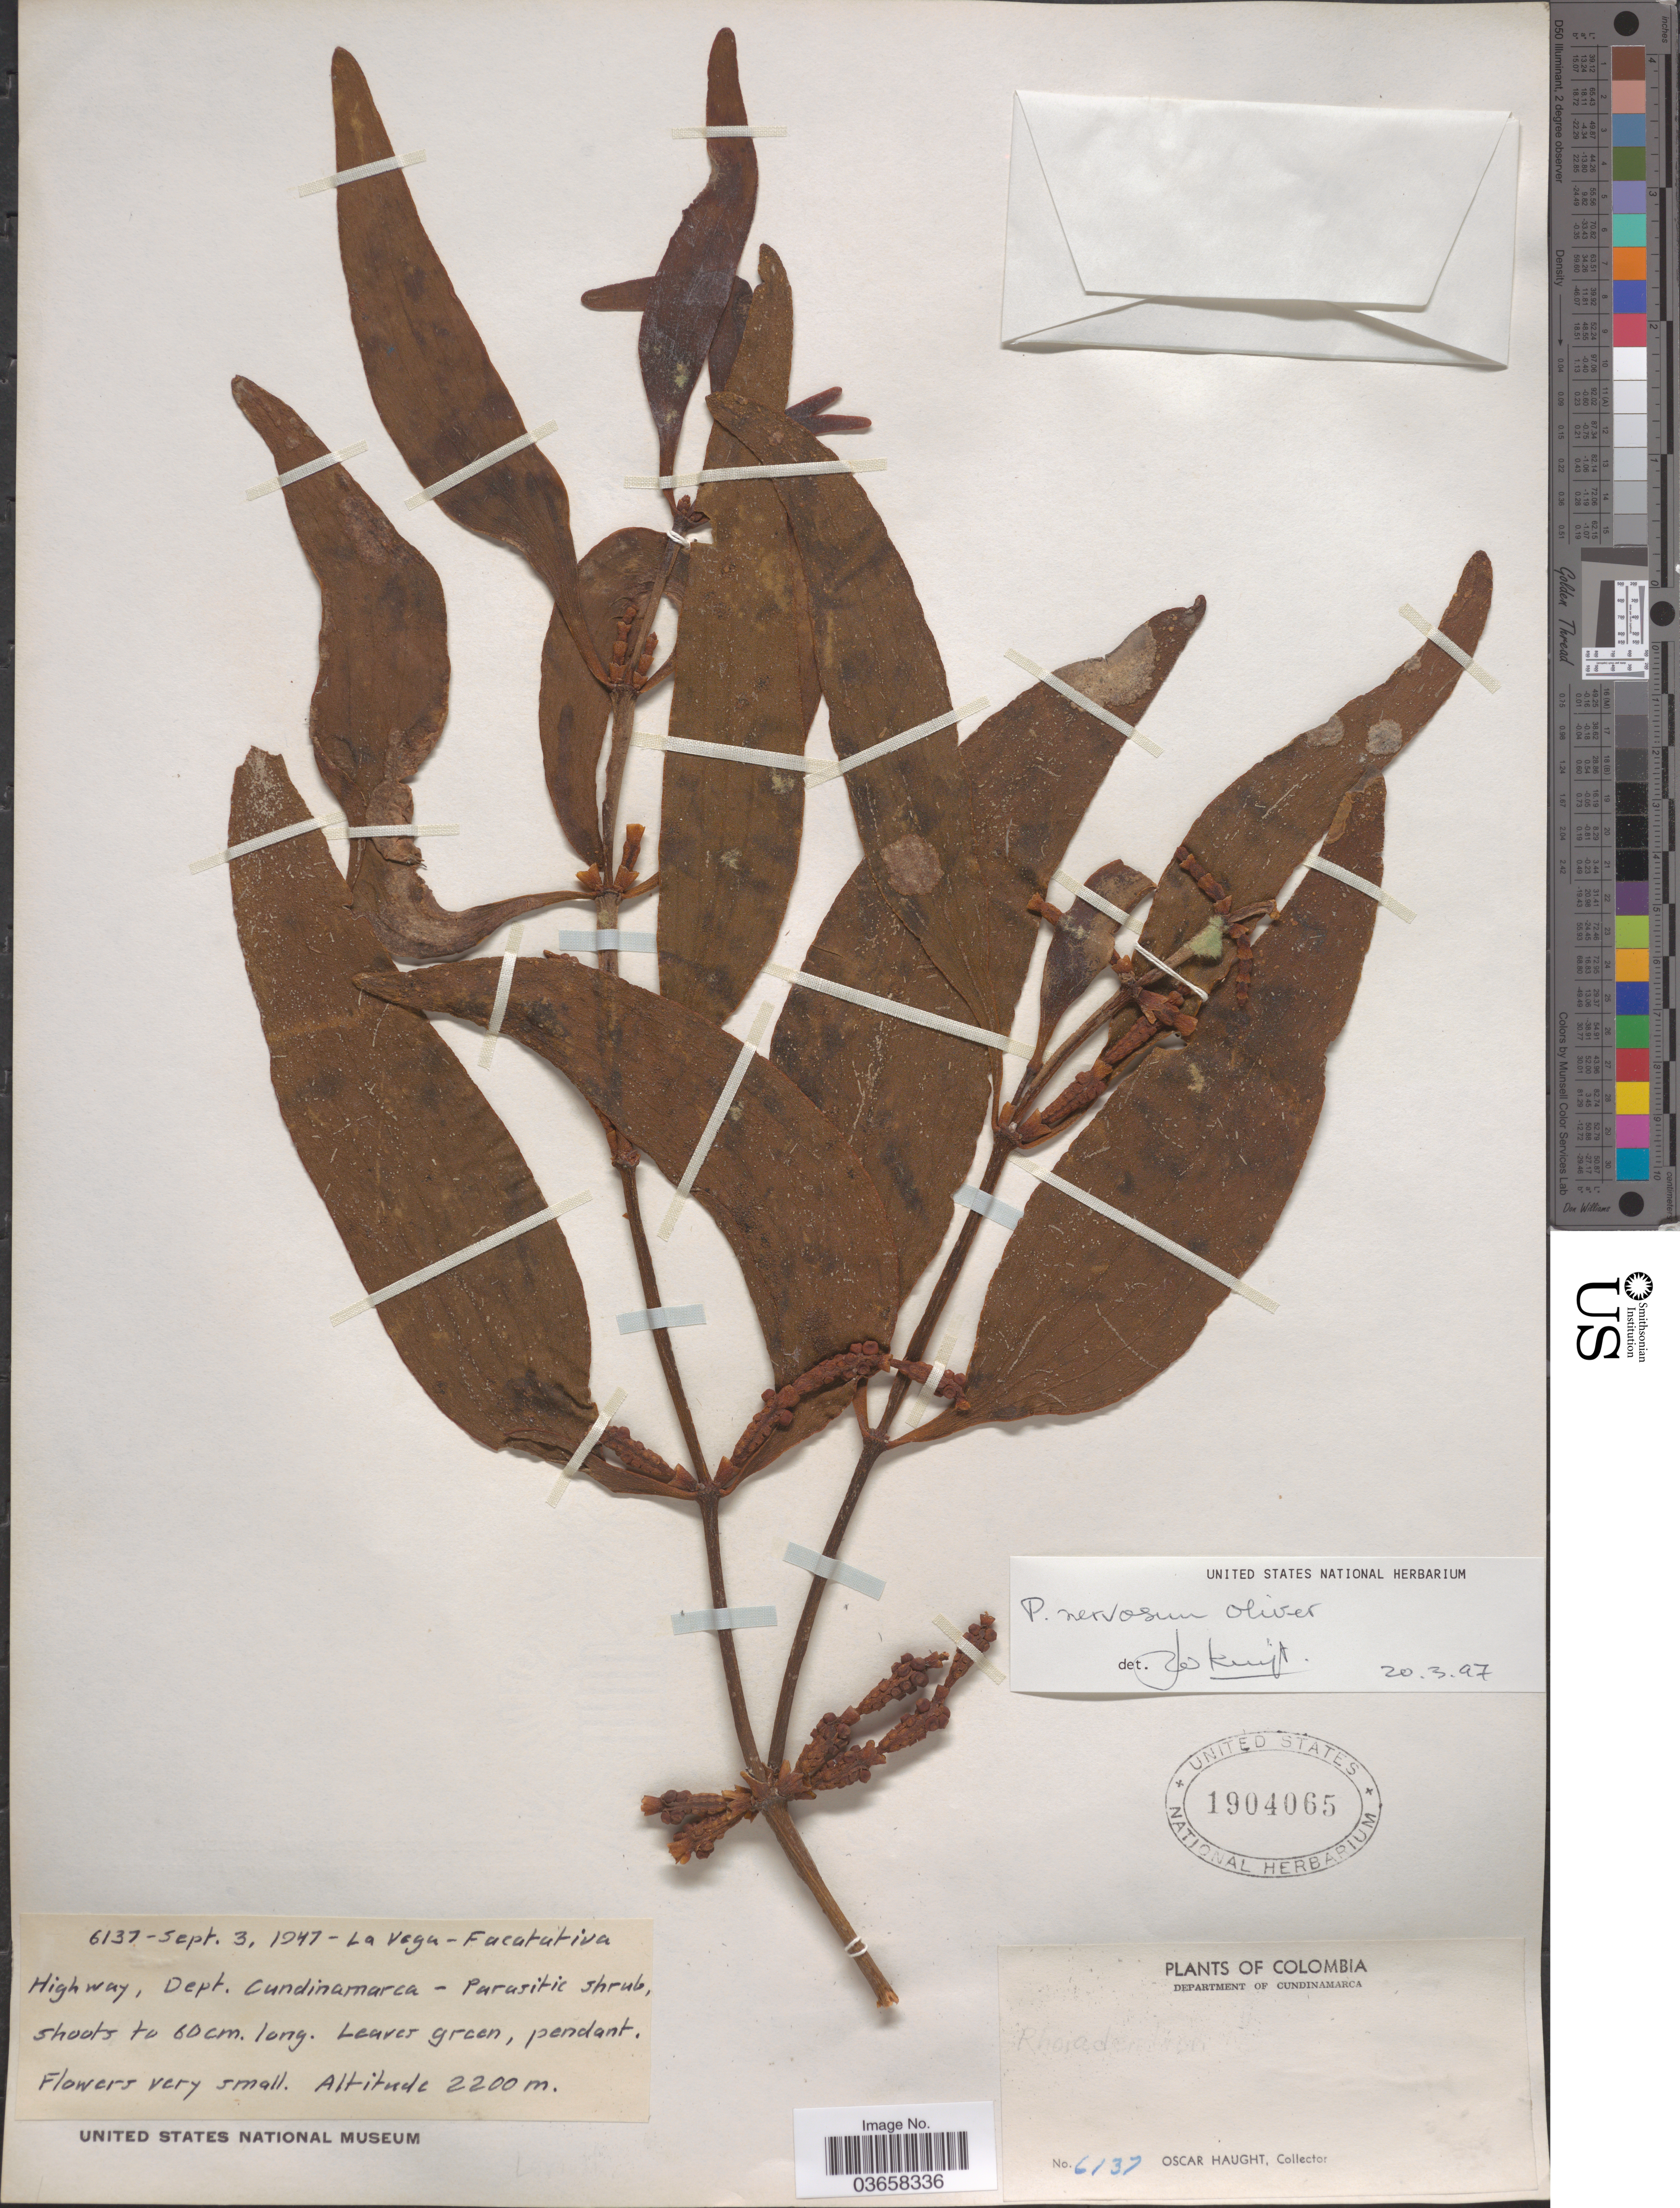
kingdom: Plantae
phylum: Tracheophyta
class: Magnoliopsida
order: Santalales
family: Viscaceae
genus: Phoradendron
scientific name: Phoradendron nervosum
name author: Oliv.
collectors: O. Haught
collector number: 6137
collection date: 1947-09-03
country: Colombia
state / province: Cundinamarca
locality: La Vega, Facatativa Highway, Dept. Cundinamarca.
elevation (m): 2200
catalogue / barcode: US 1904065